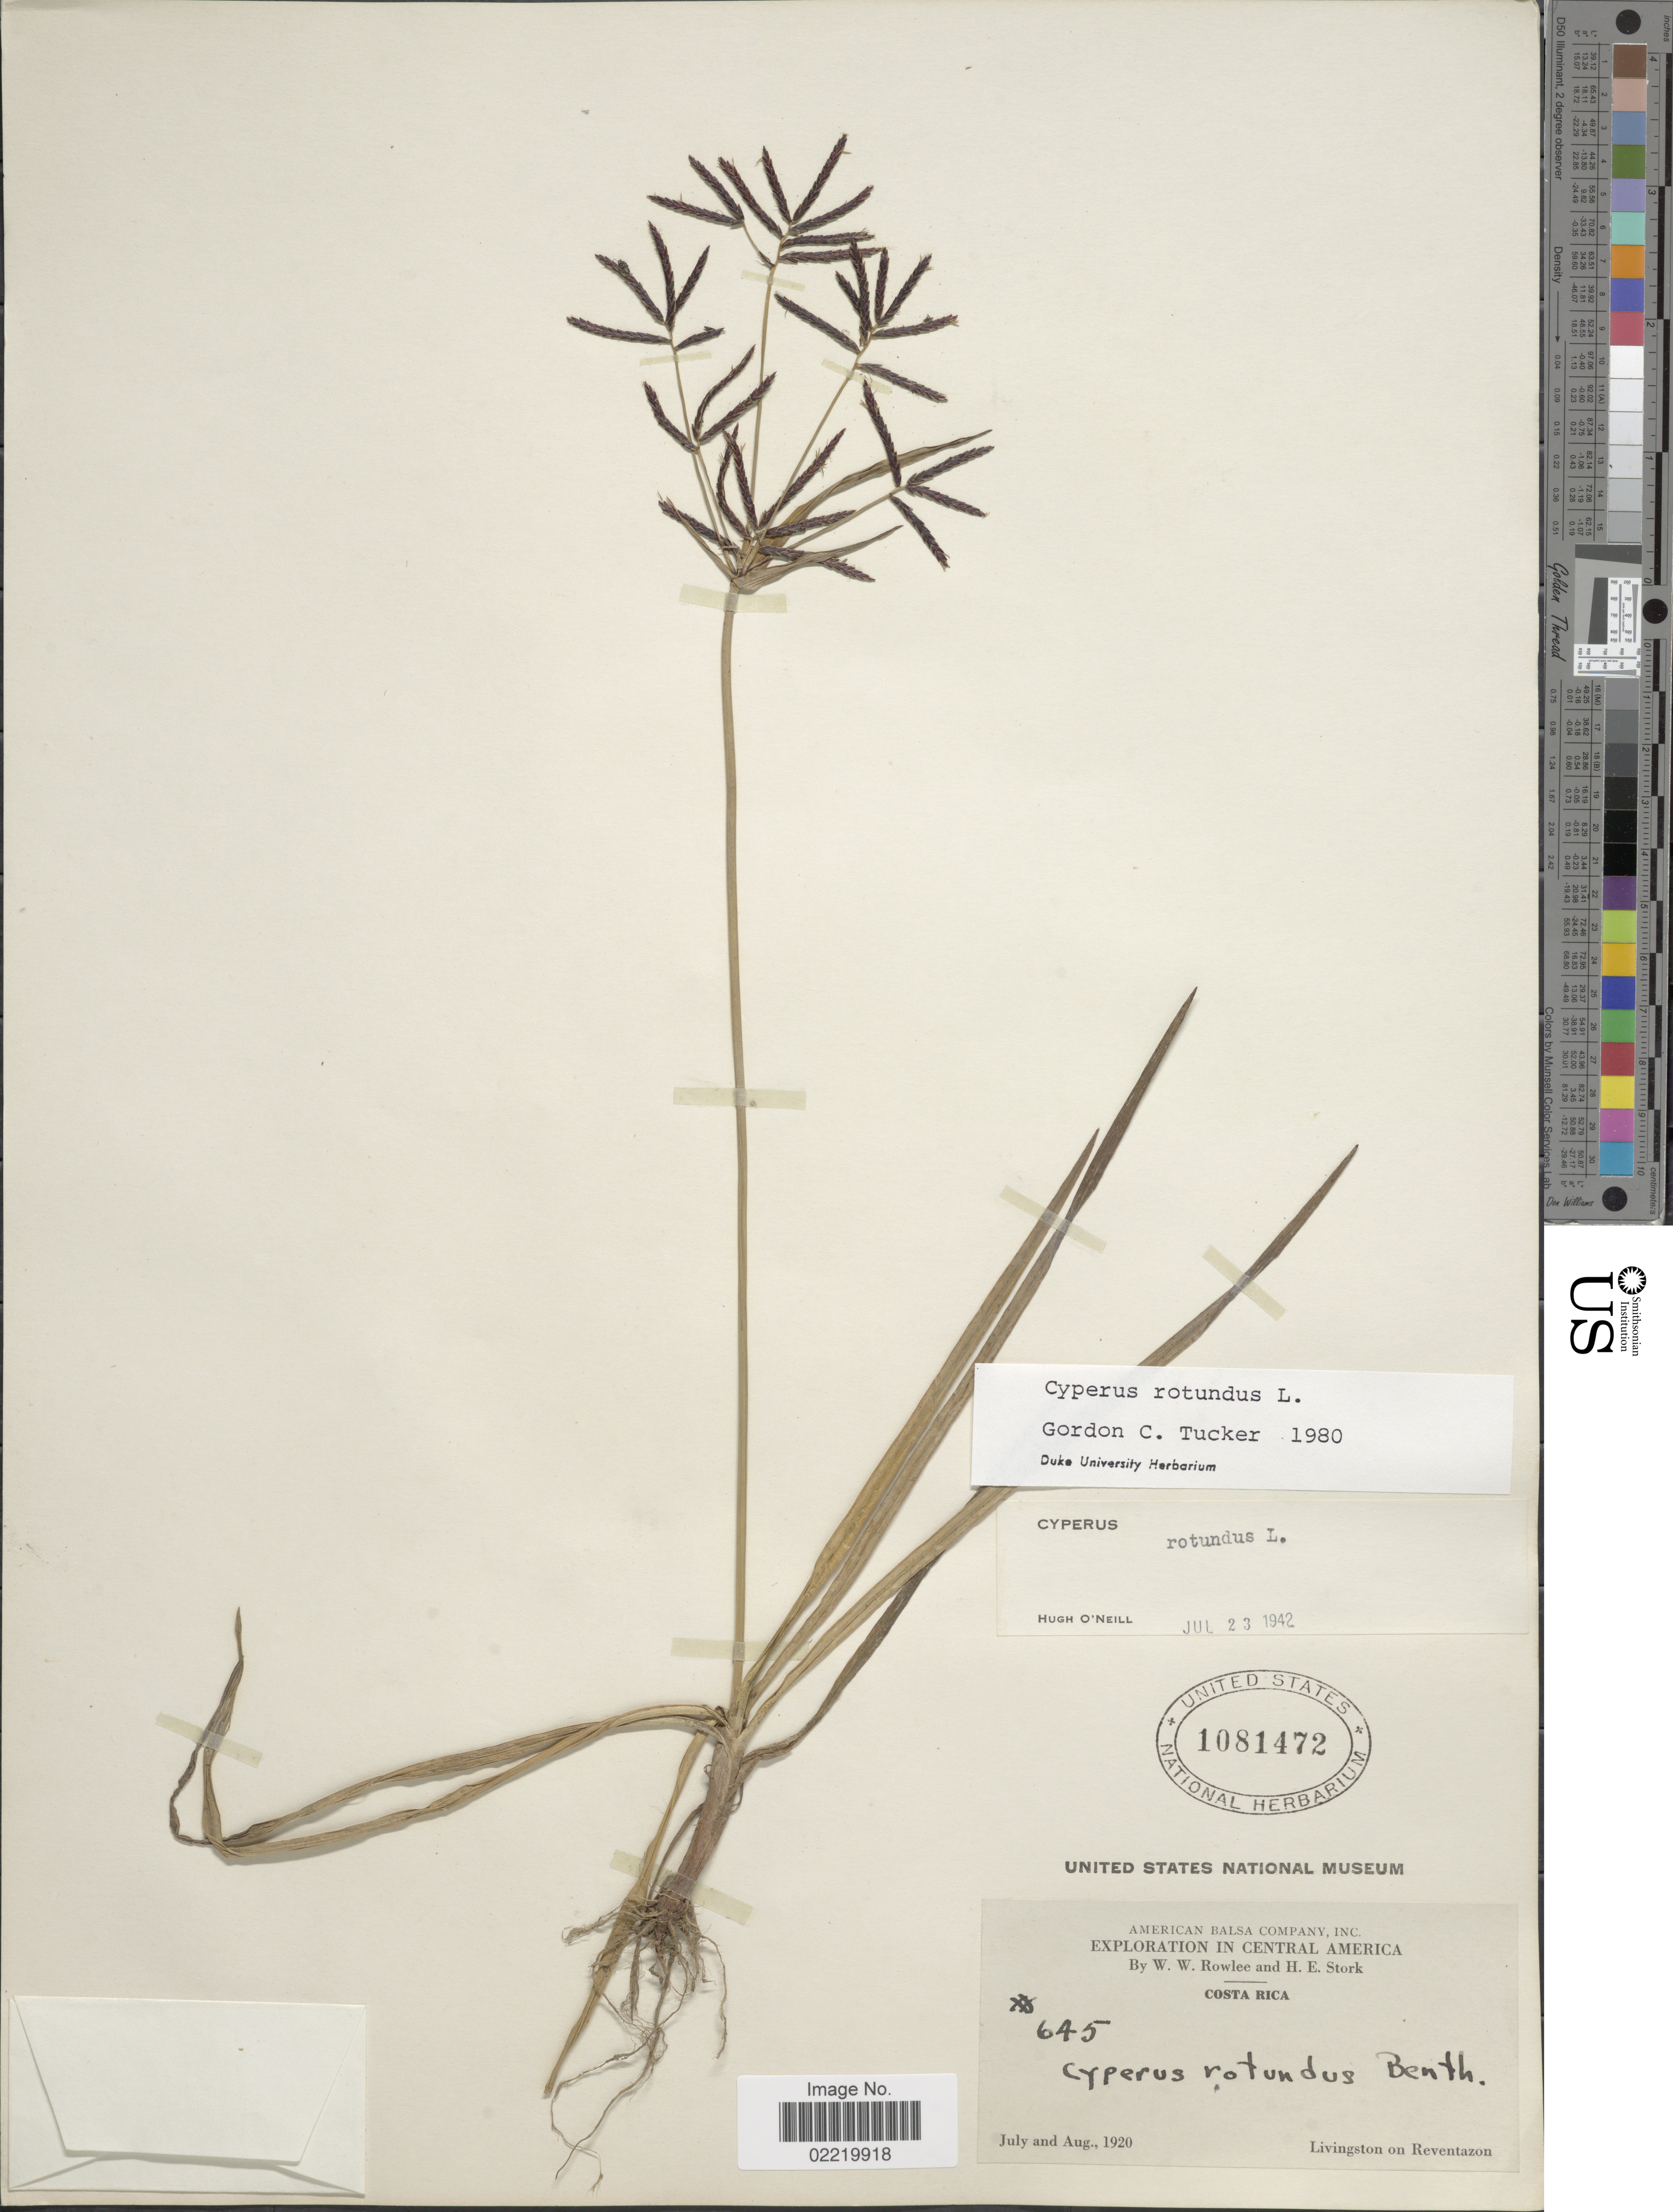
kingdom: Plantae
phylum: Tracheophyta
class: Liliopsida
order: Poales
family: Cyperaceae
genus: Cyperus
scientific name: Cyperus rotundus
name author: L.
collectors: W. W. Rowlee & H. E. Stork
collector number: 645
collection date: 1920-07/1920-09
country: Costa Rica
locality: Central America, Livingston on Reventazon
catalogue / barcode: US 1081472